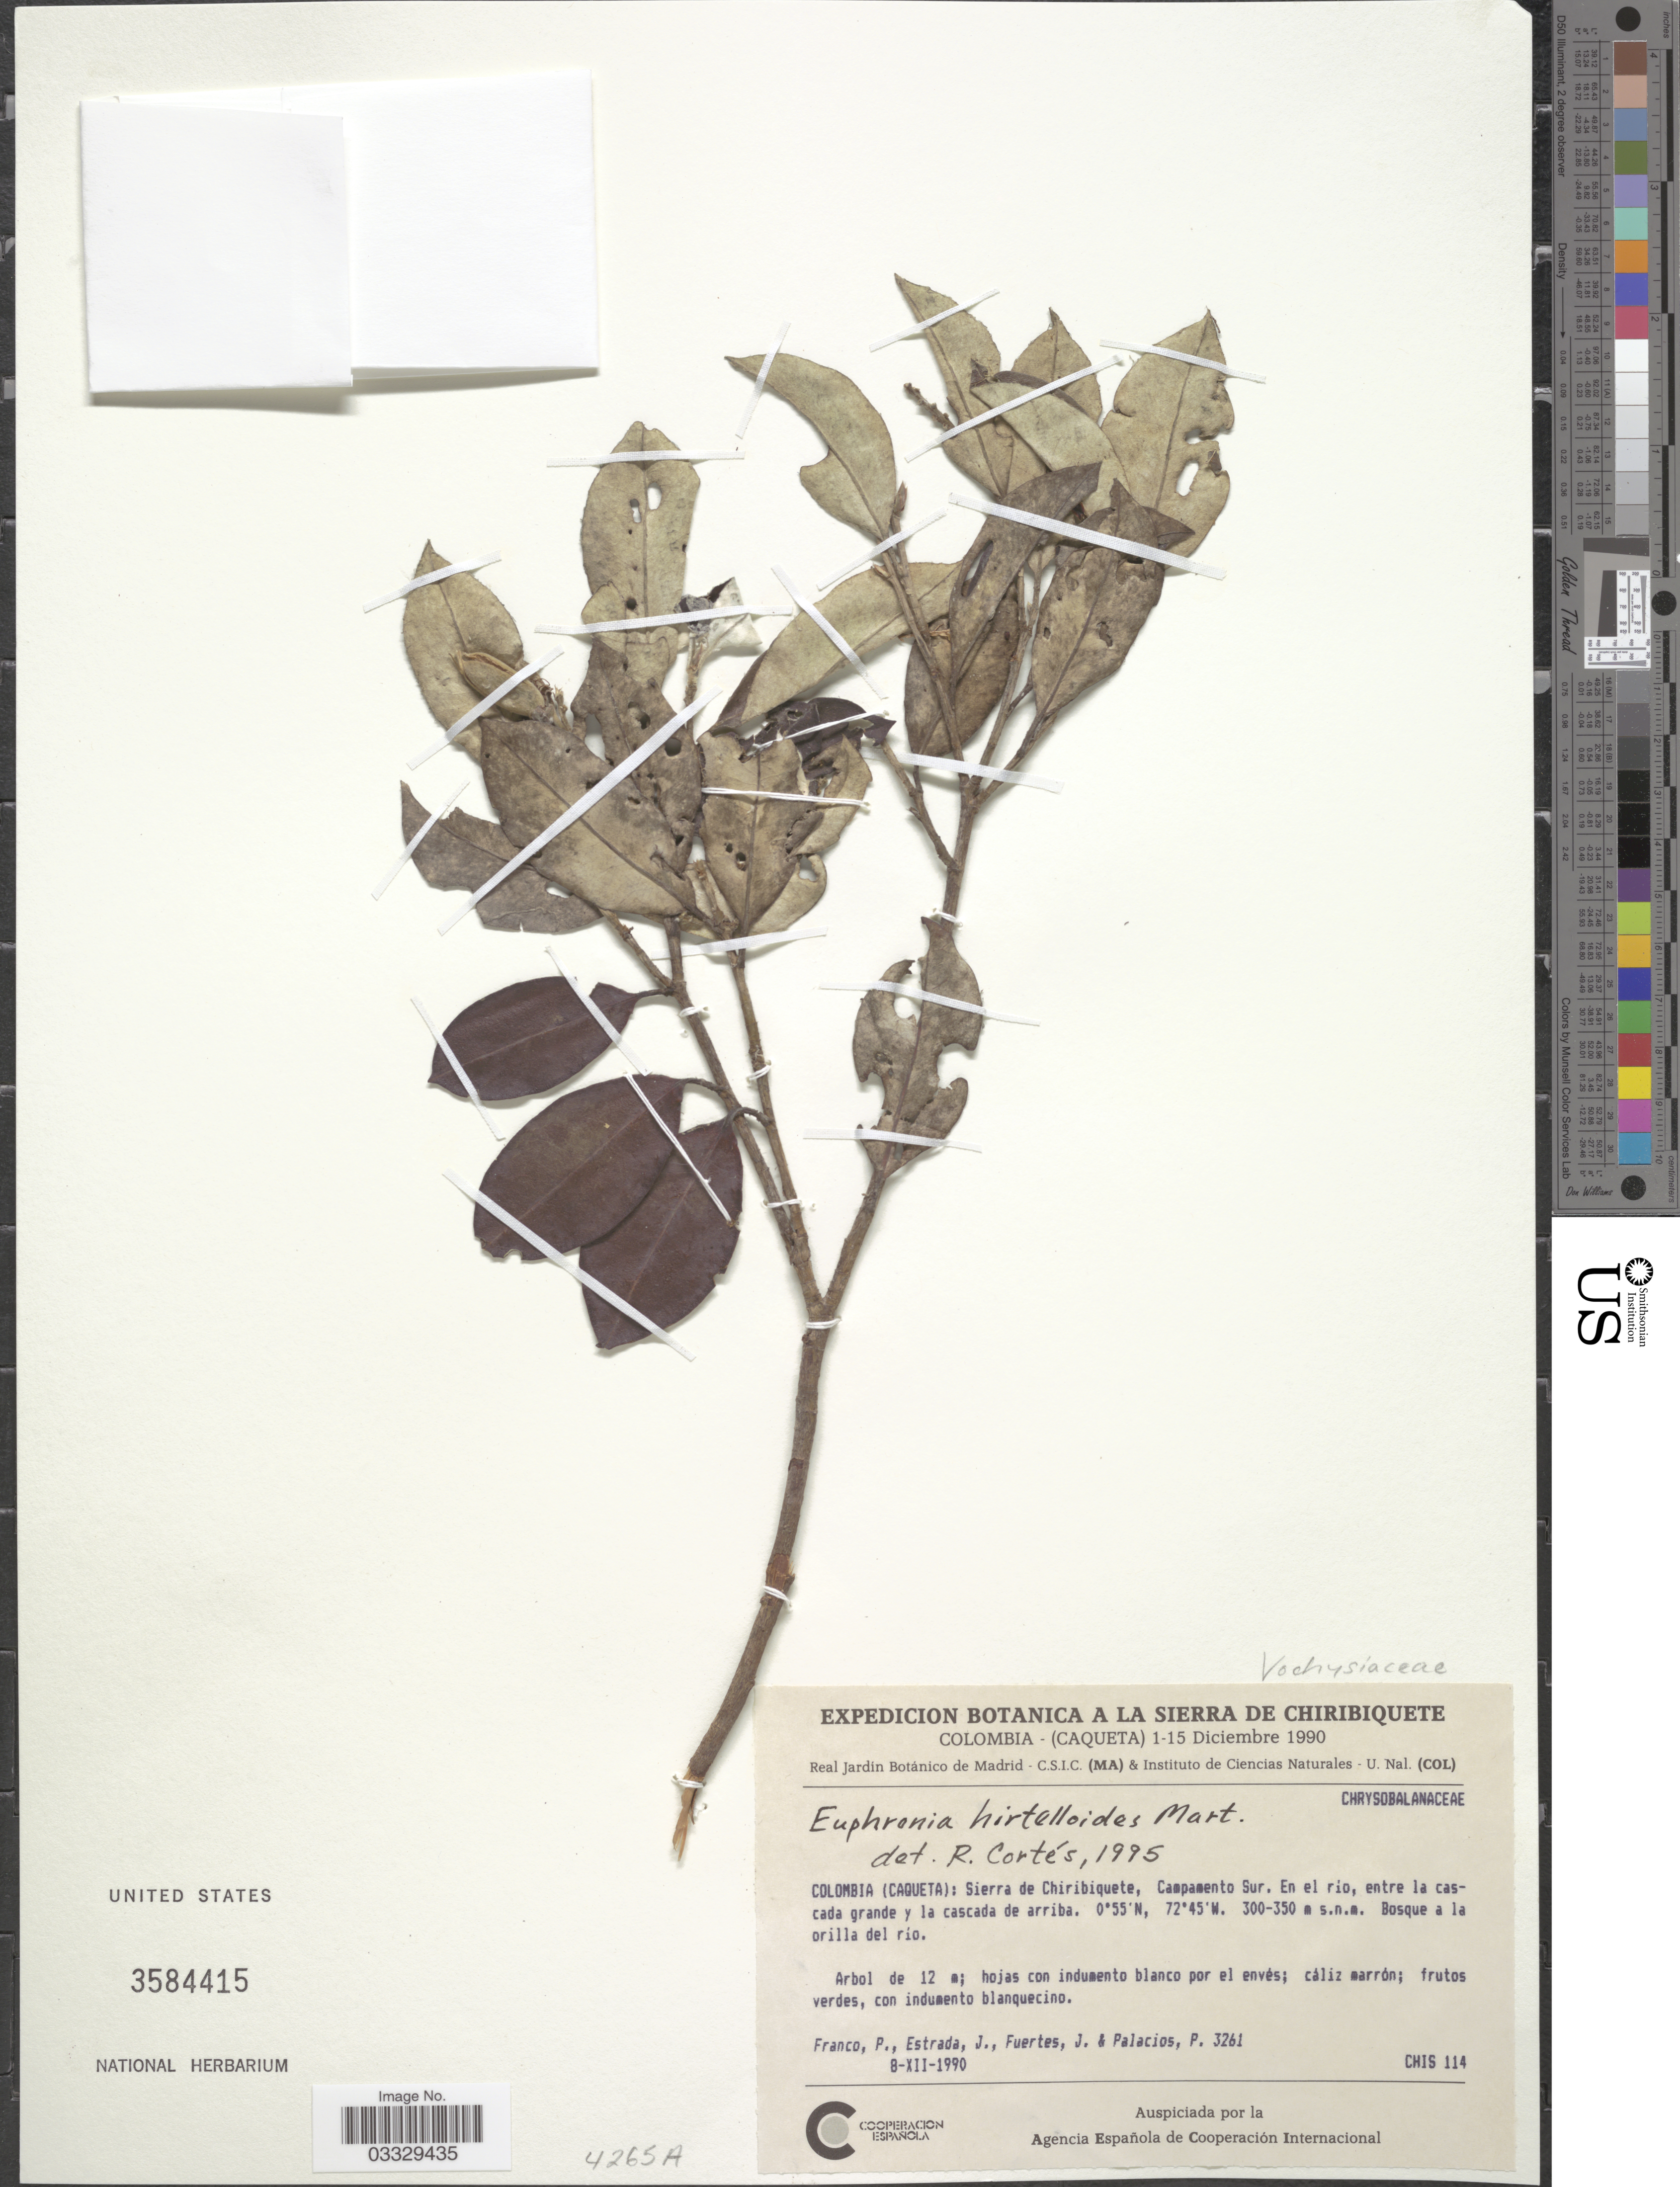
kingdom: Plantae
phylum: Tracheophyta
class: Magnoliopsida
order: Malpighiales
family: Euphroniaceae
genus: Euphronia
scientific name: Euphronia hirtelloides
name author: Mart. & Zucc.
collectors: P. Franco, J. Estrada, J. Fuertes & P. Palacios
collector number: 3261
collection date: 1990-12-08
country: Colombia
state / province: Caquetá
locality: Sierra de Chiribiquete, Campamento Sur. En el río, entre la cascada grande y la cascada de arriba.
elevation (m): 300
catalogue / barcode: US 3584415